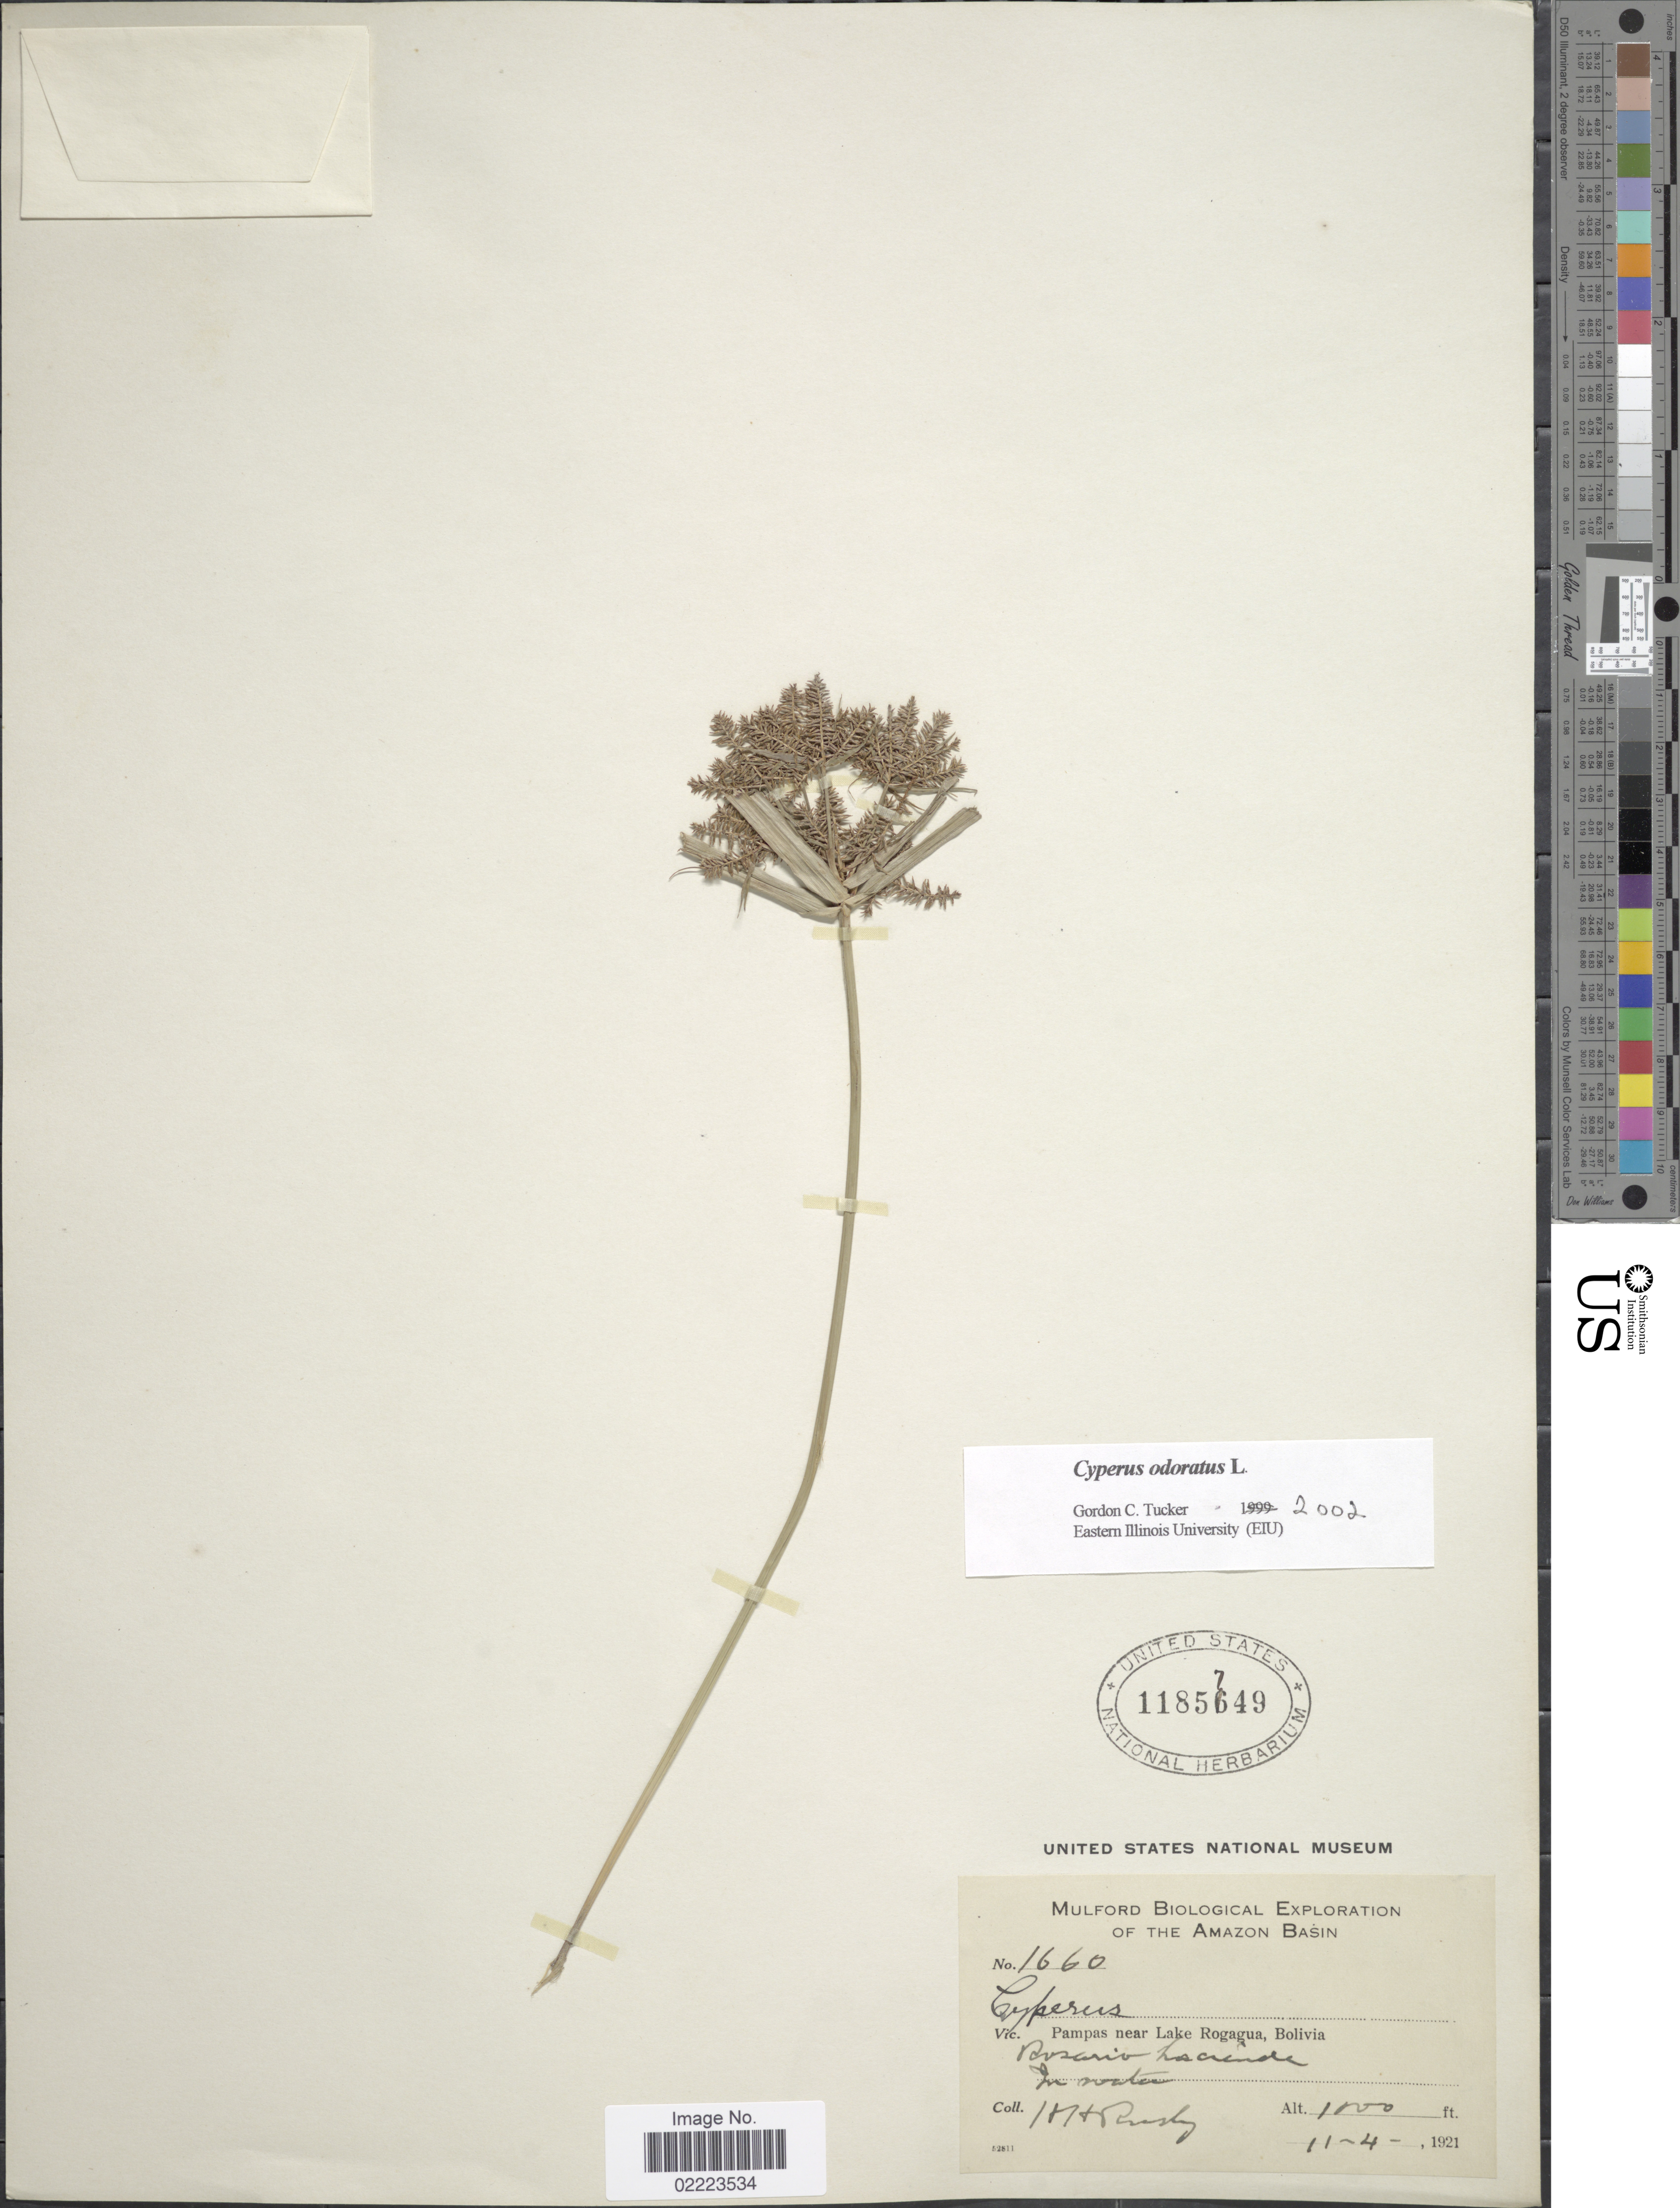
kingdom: Plantae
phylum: Tracheophyta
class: Liliopsida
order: Poales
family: Cyperaceae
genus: Cyperus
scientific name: Cyperus odoratus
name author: L.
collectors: H. H. Rusby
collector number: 1660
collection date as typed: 11-4-1921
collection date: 1921-11-04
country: Bolivia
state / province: Beni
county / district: José Ballivián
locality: Pampas near Lake Rogagua. Rosario Hacienda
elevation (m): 305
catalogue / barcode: US 1185749